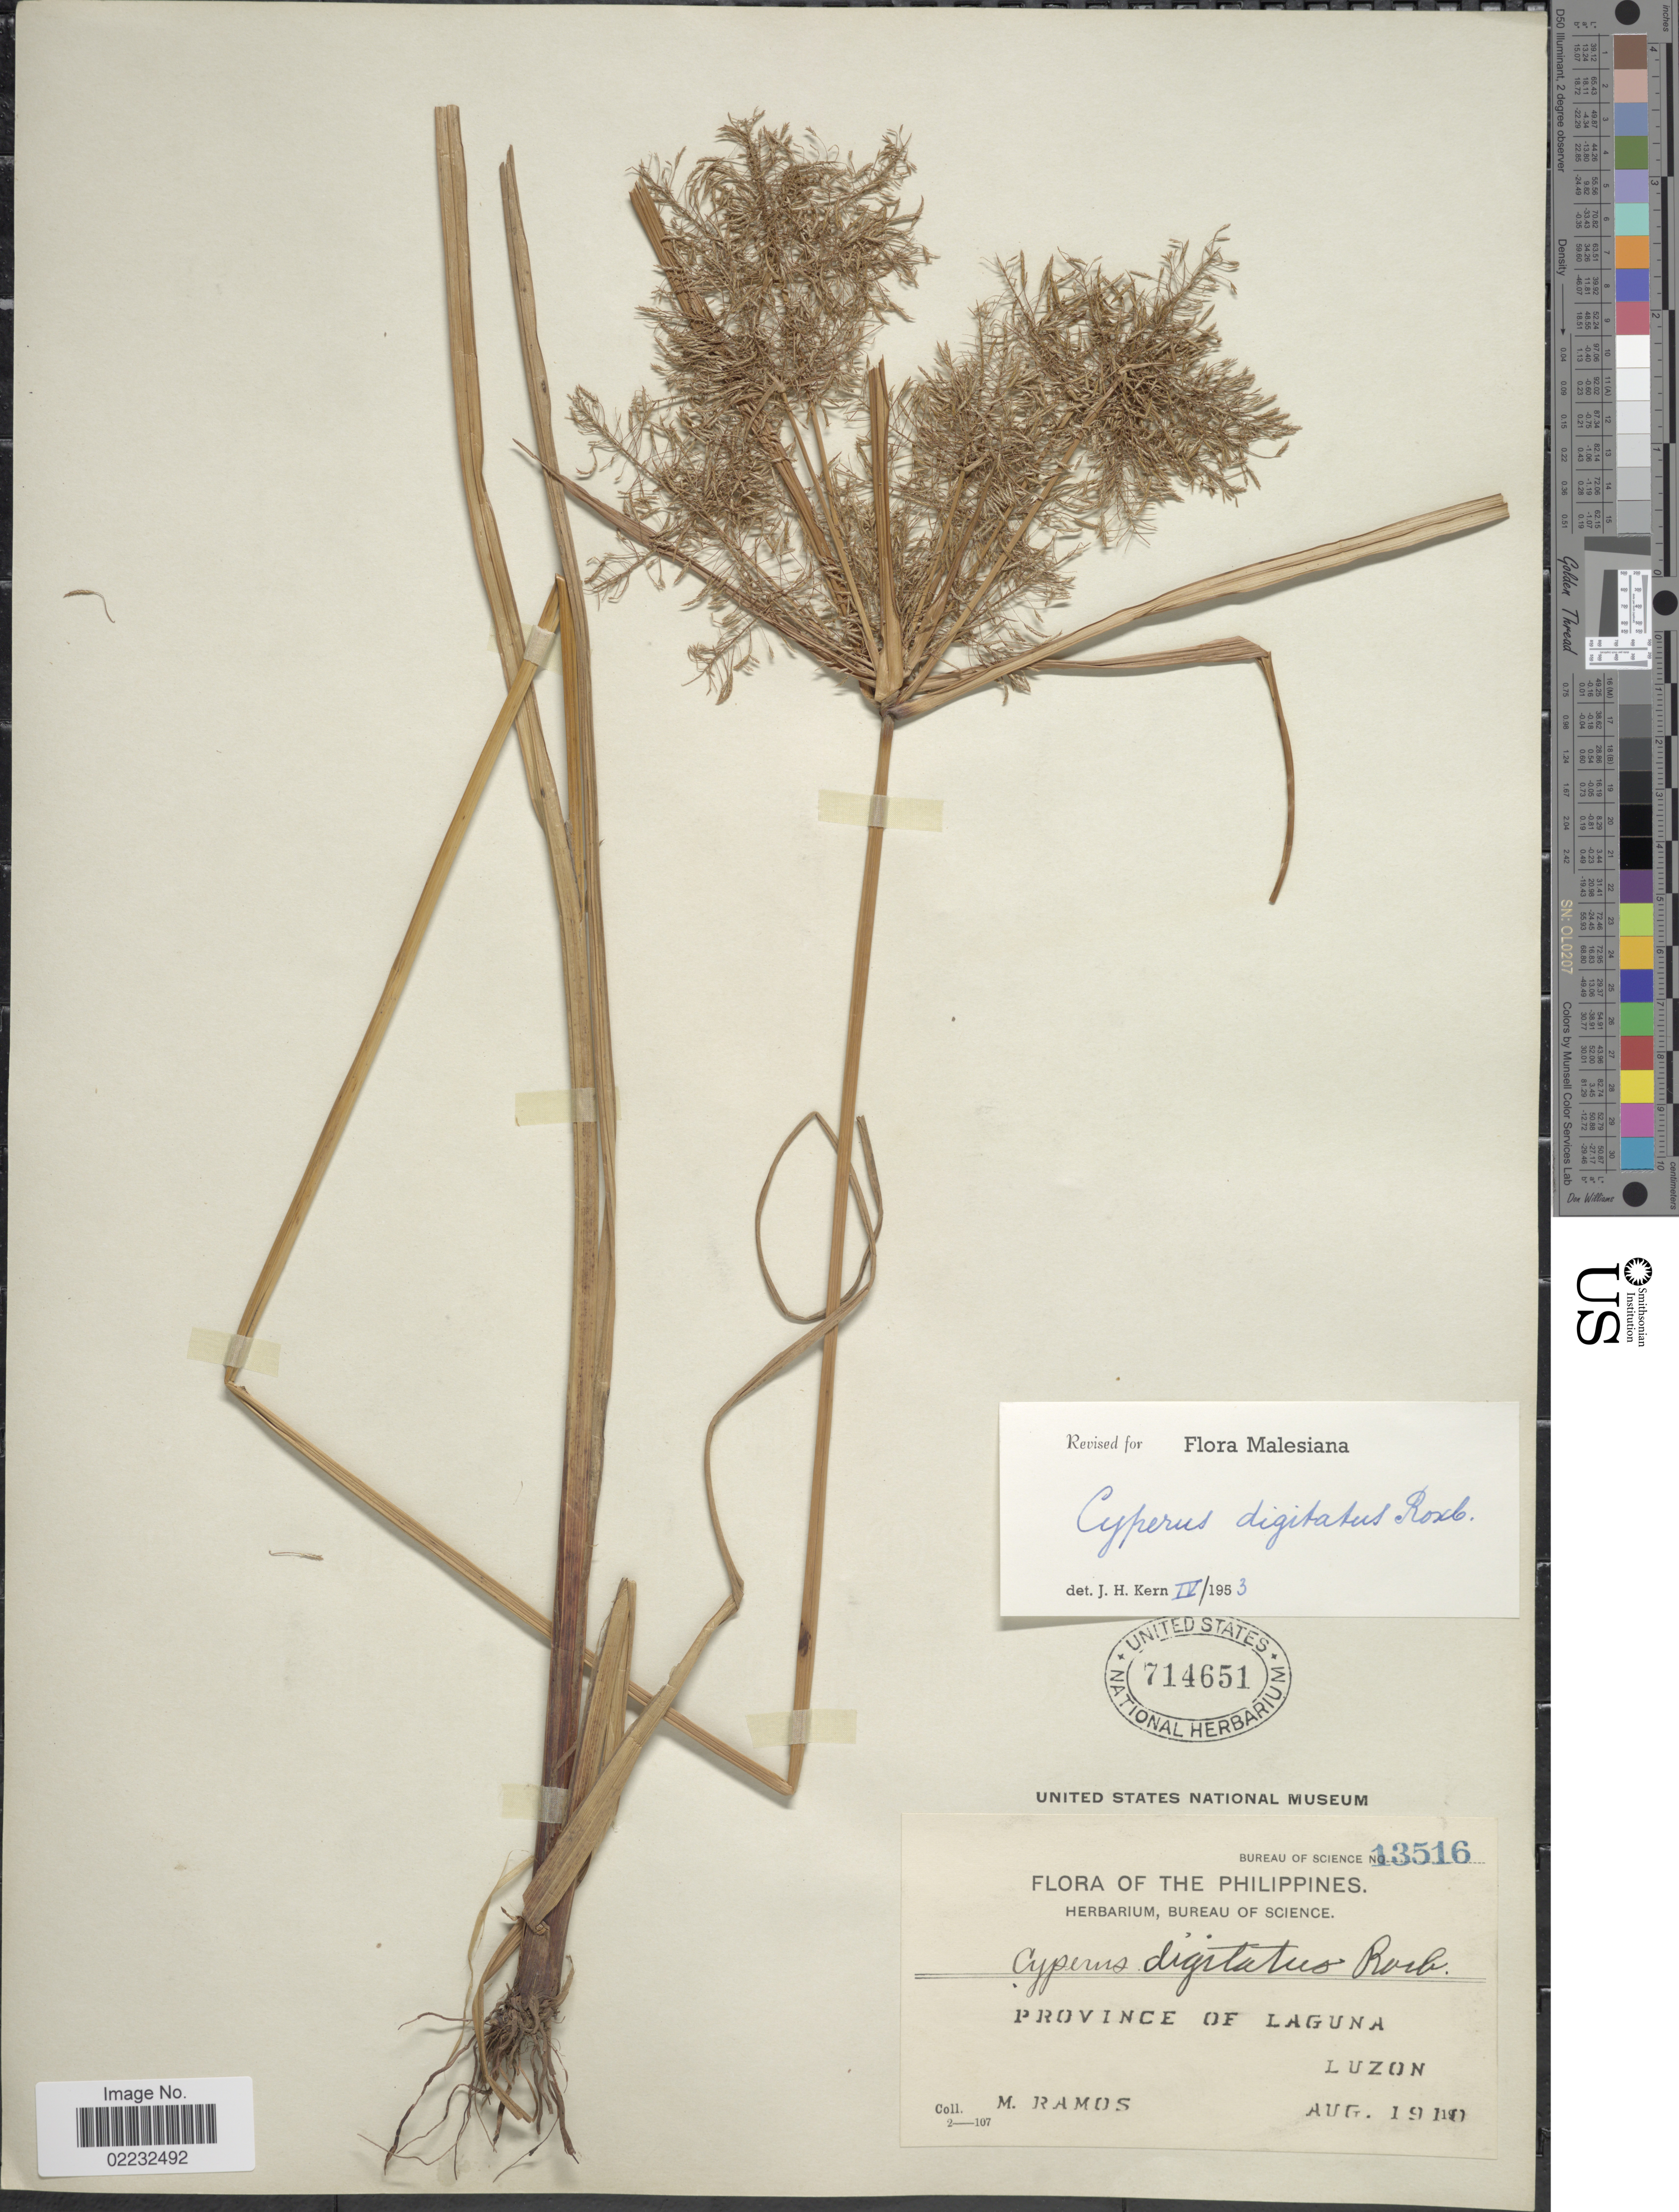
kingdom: Plantae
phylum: Tracheophyta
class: Liliopsida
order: Poales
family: Cyperaceae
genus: Cyperus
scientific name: Cyperus digitatus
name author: Roxb.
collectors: M. Ramos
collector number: Bureau of Science 13516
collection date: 1910-08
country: Philippines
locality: Province of Laguna, Luzon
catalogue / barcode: US 714651